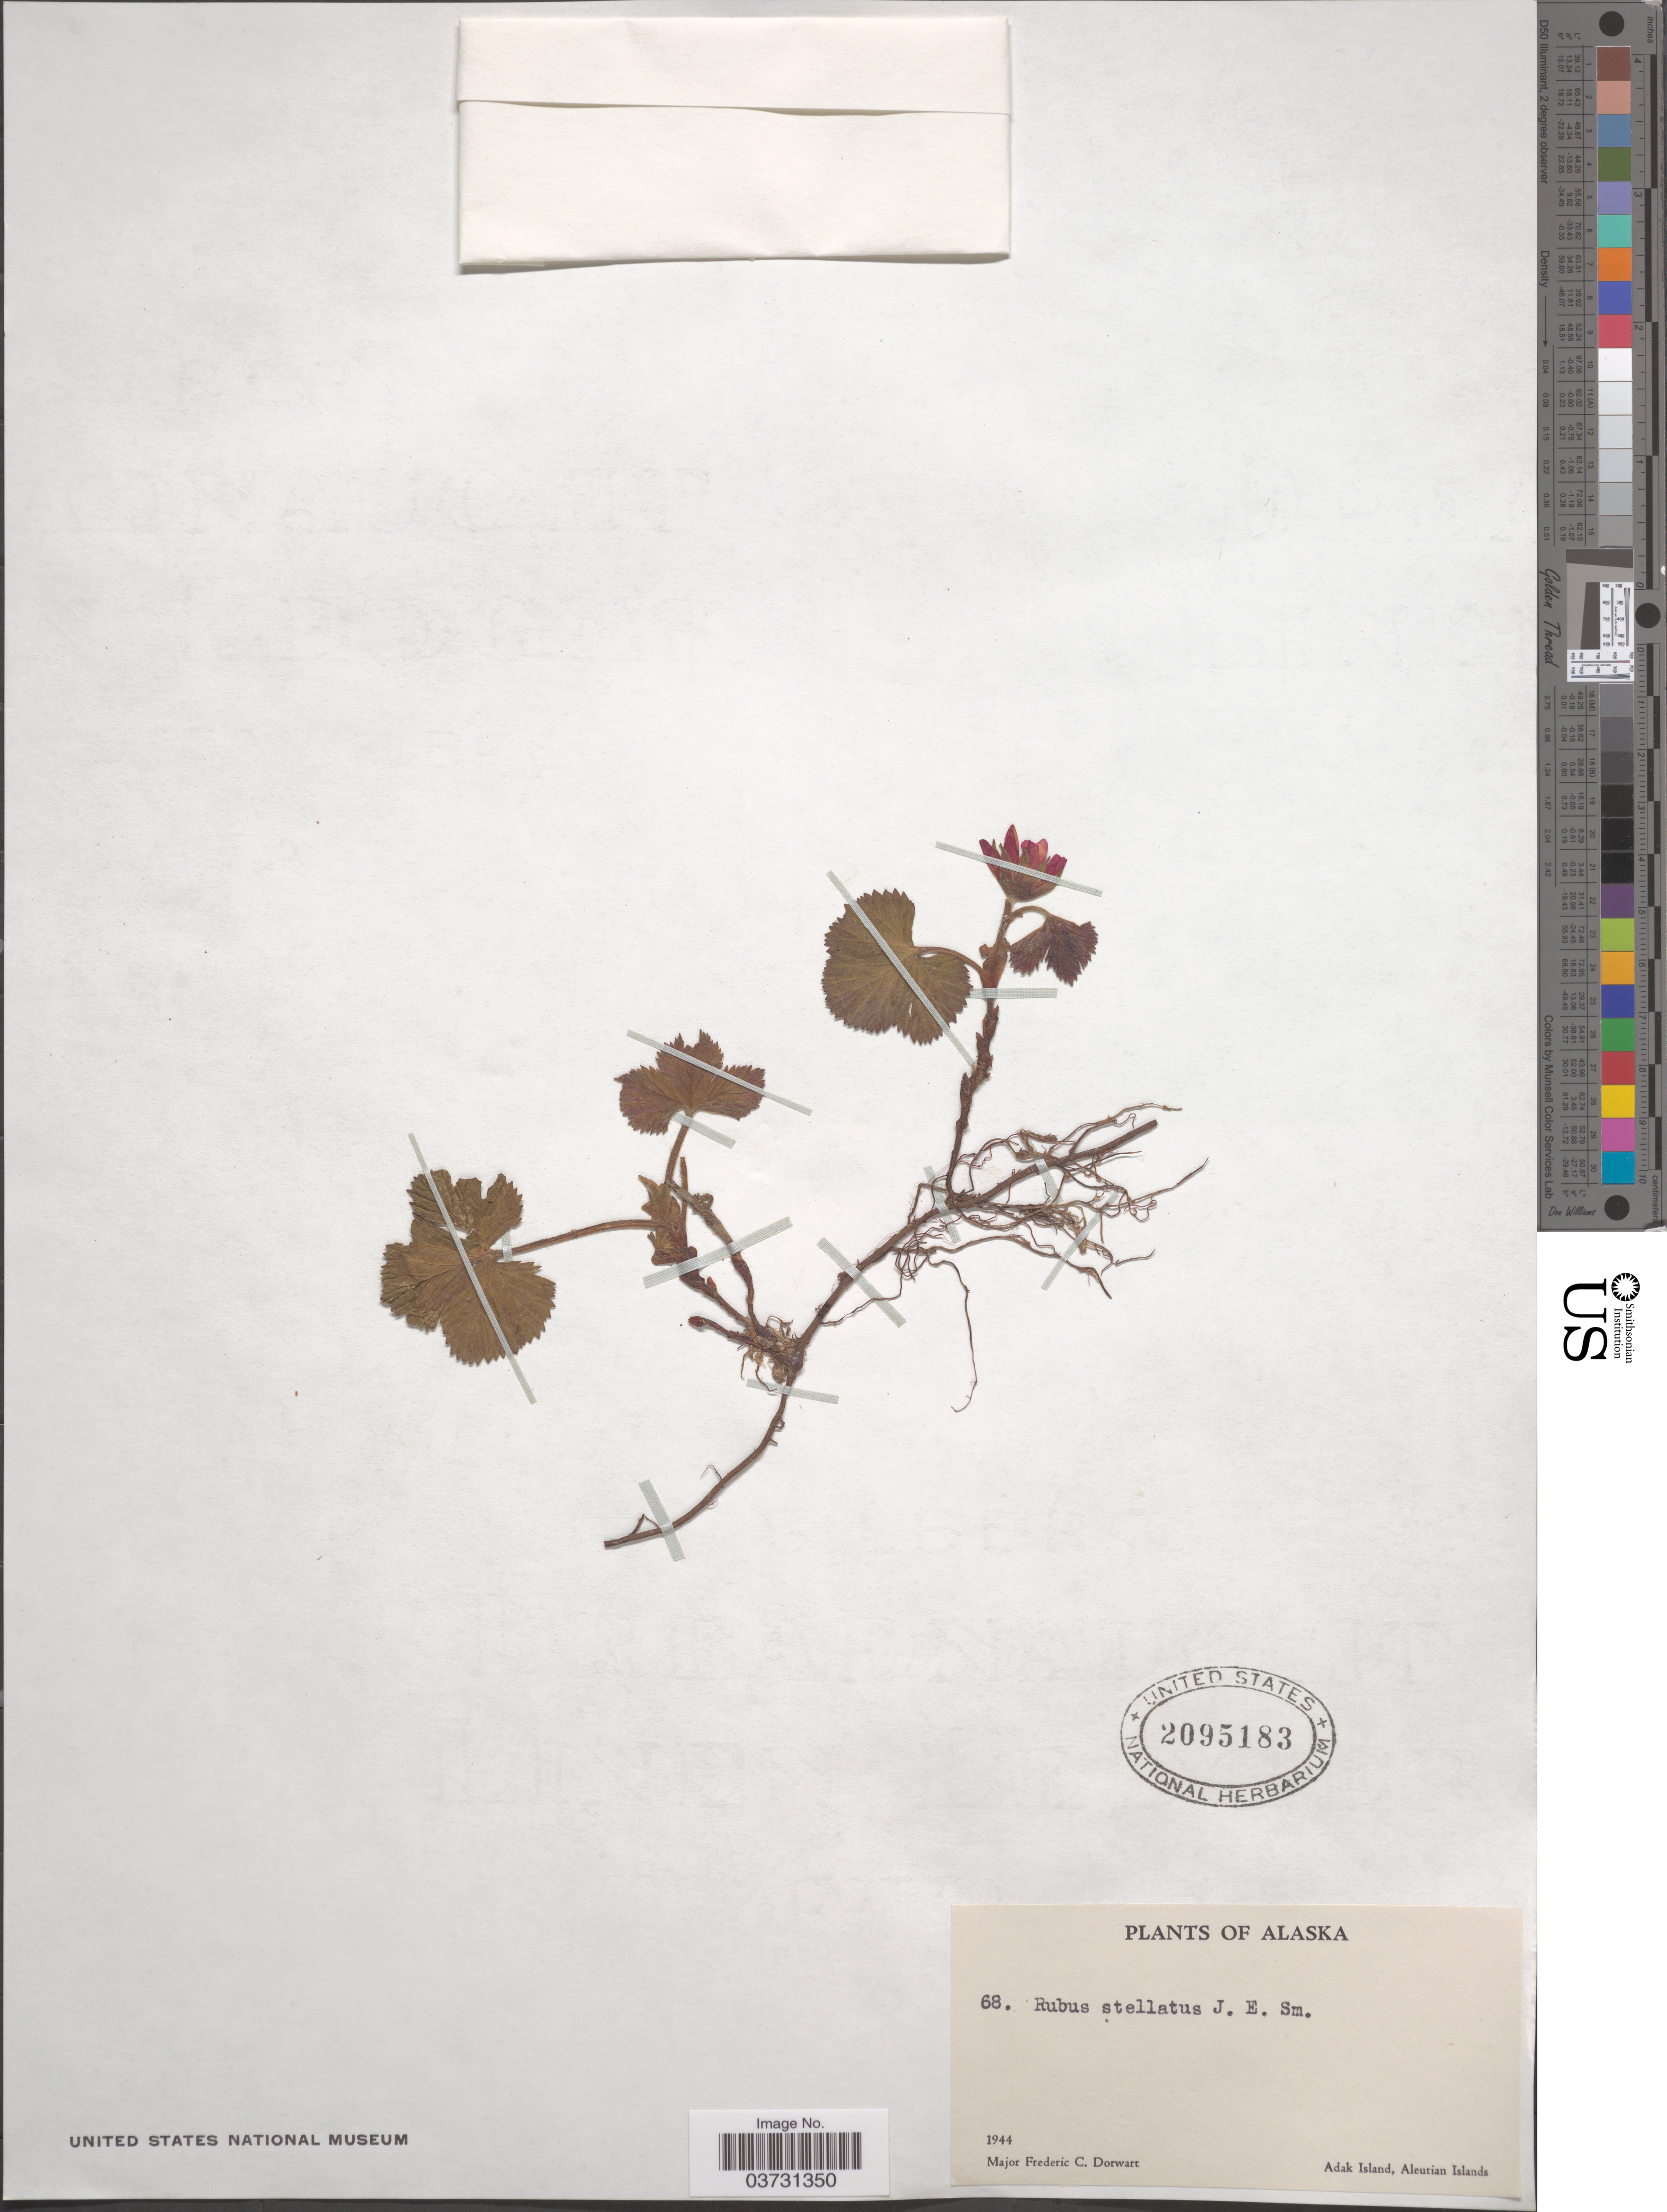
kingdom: Plantae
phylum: Tracheophyta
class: Magnoliopsida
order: Rosales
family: Rosaceae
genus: Rubus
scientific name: Rubus stellatus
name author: Sm.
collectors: F. Dorwart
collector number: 68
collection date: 1944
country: United States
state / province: Alaska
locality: Adak Island, Aleutian Islands.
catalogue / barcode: US 2095183